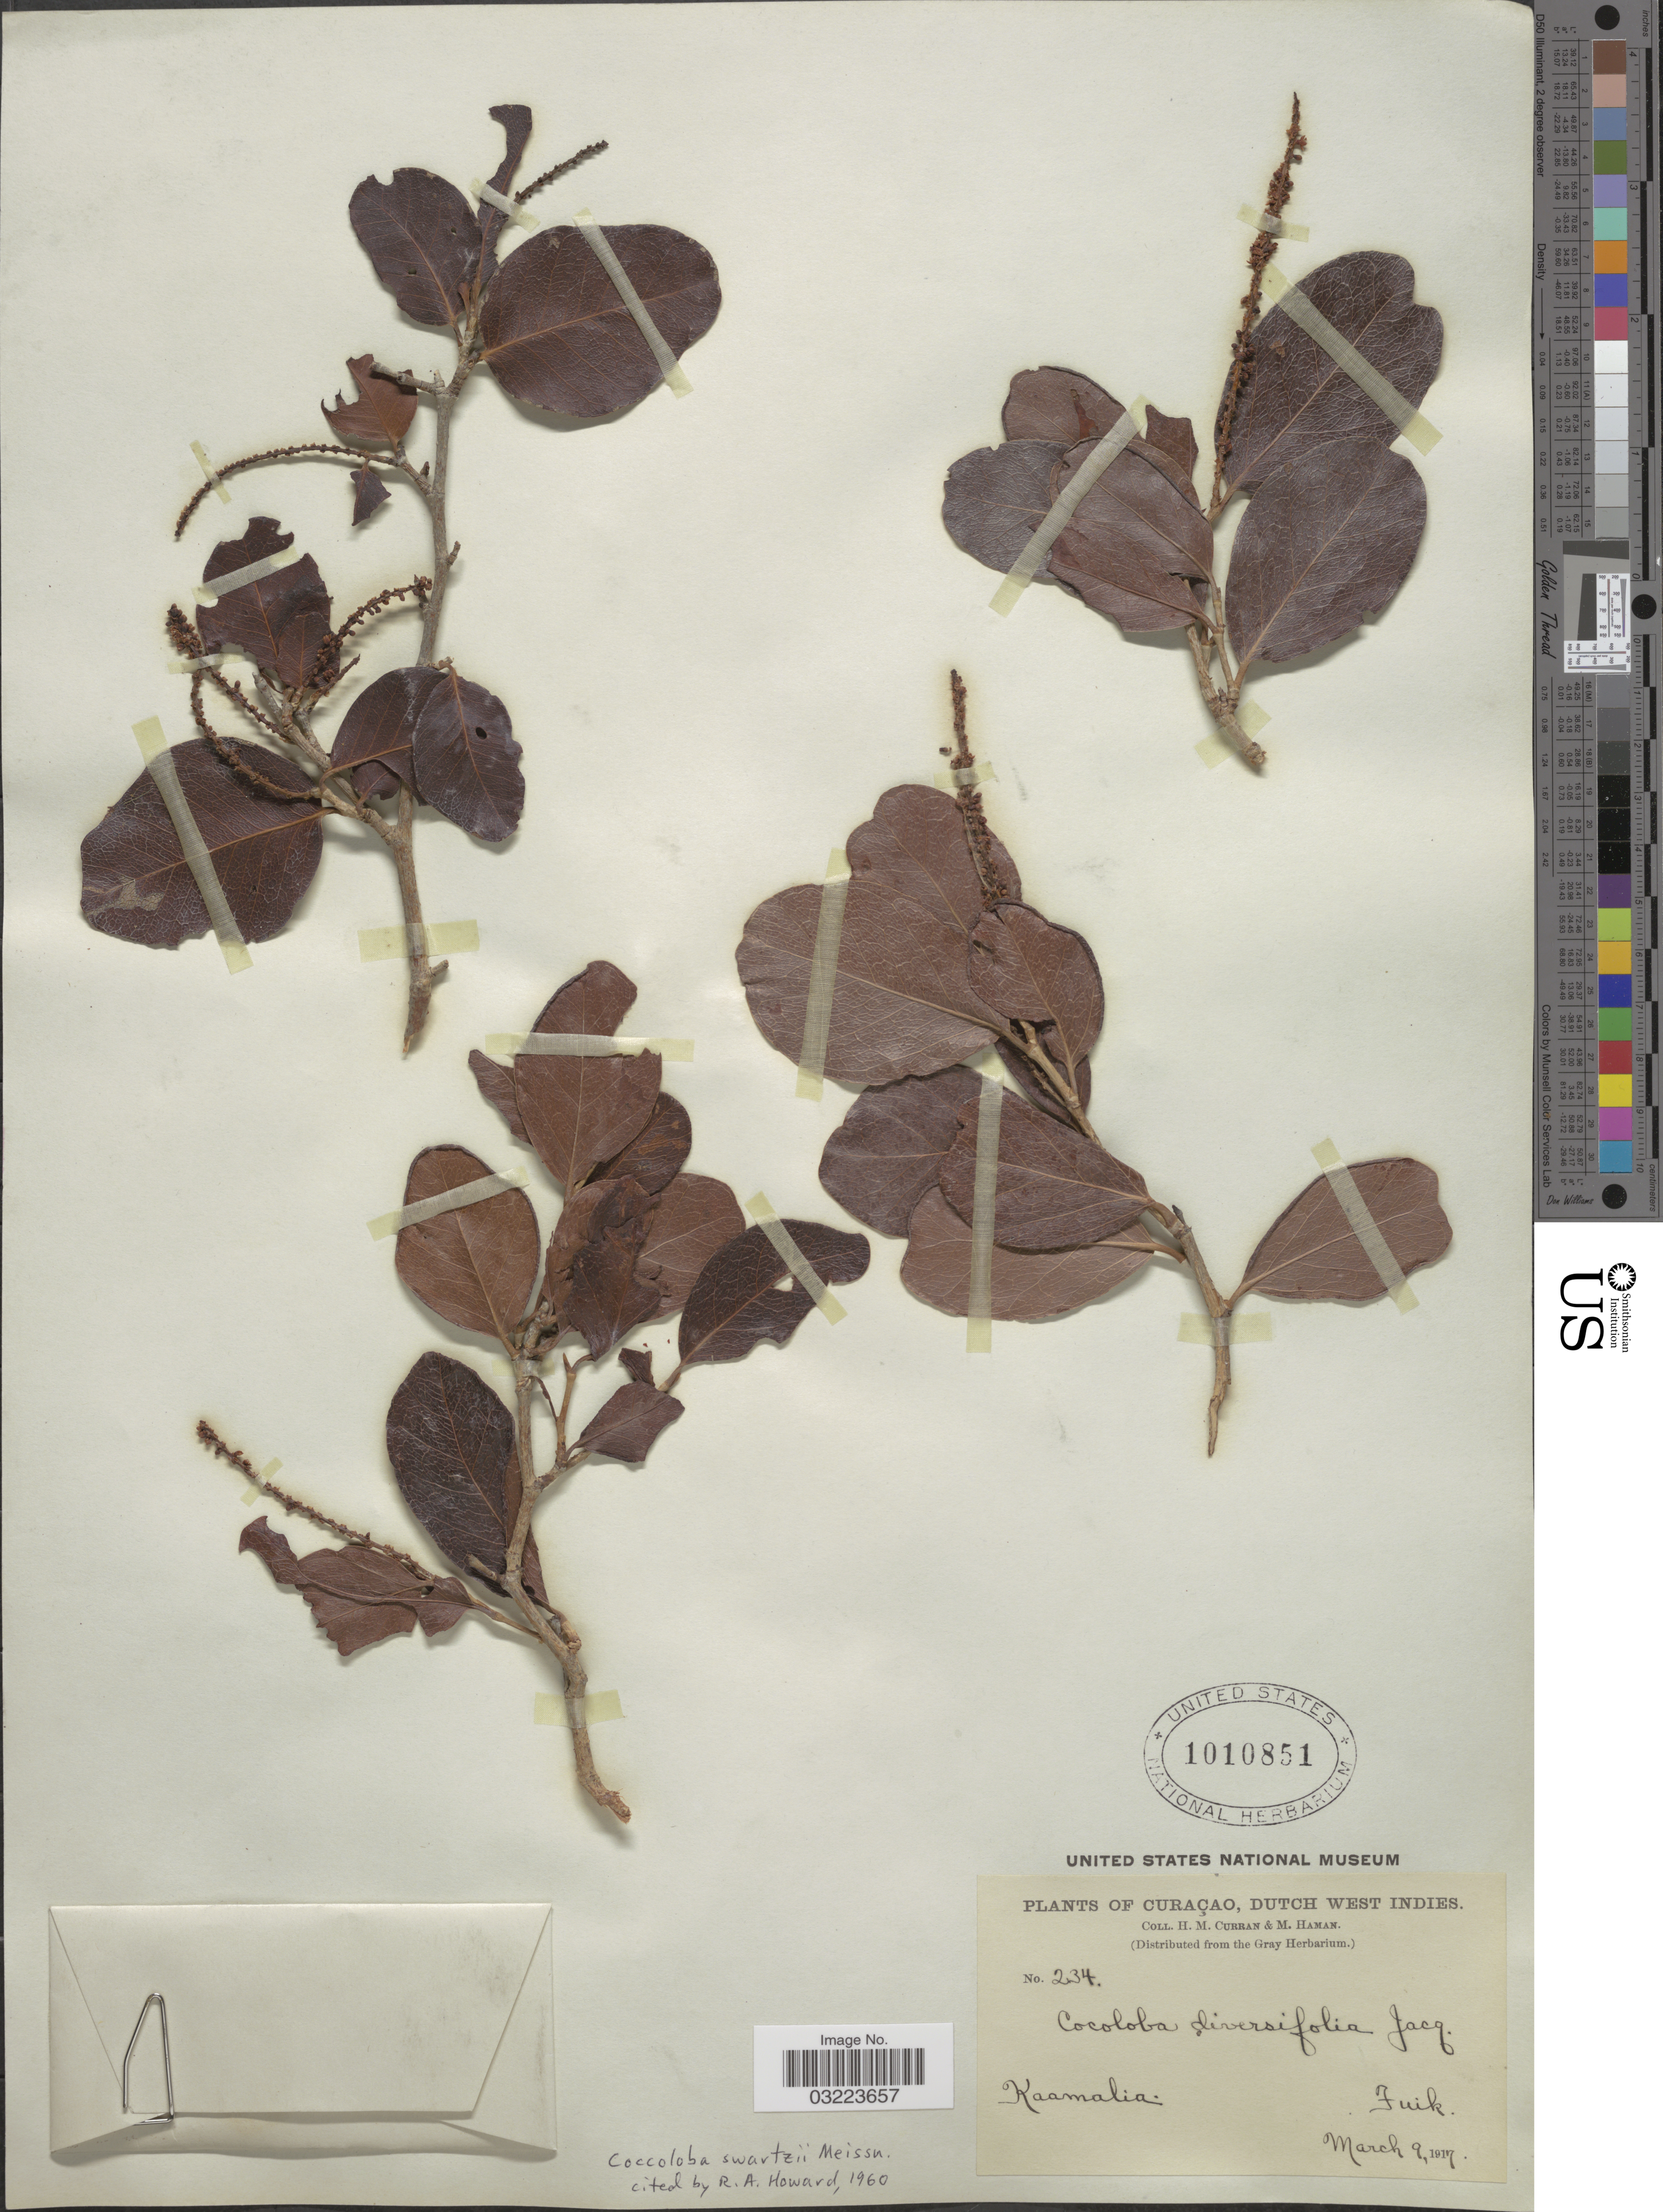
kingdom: Plantae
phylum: Tracheophyta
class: Magnoliopsida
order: Caryophyllales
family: Polygonaceae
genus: Coccoloba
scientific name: Coccoloba swartzii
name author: Meisn.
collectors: H. M. Curran & M. Haman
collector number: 234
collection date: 1917-03-09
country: Curaçao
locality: Curaçao, Dutch West Indies. Fuik.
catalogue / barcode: US 1010851